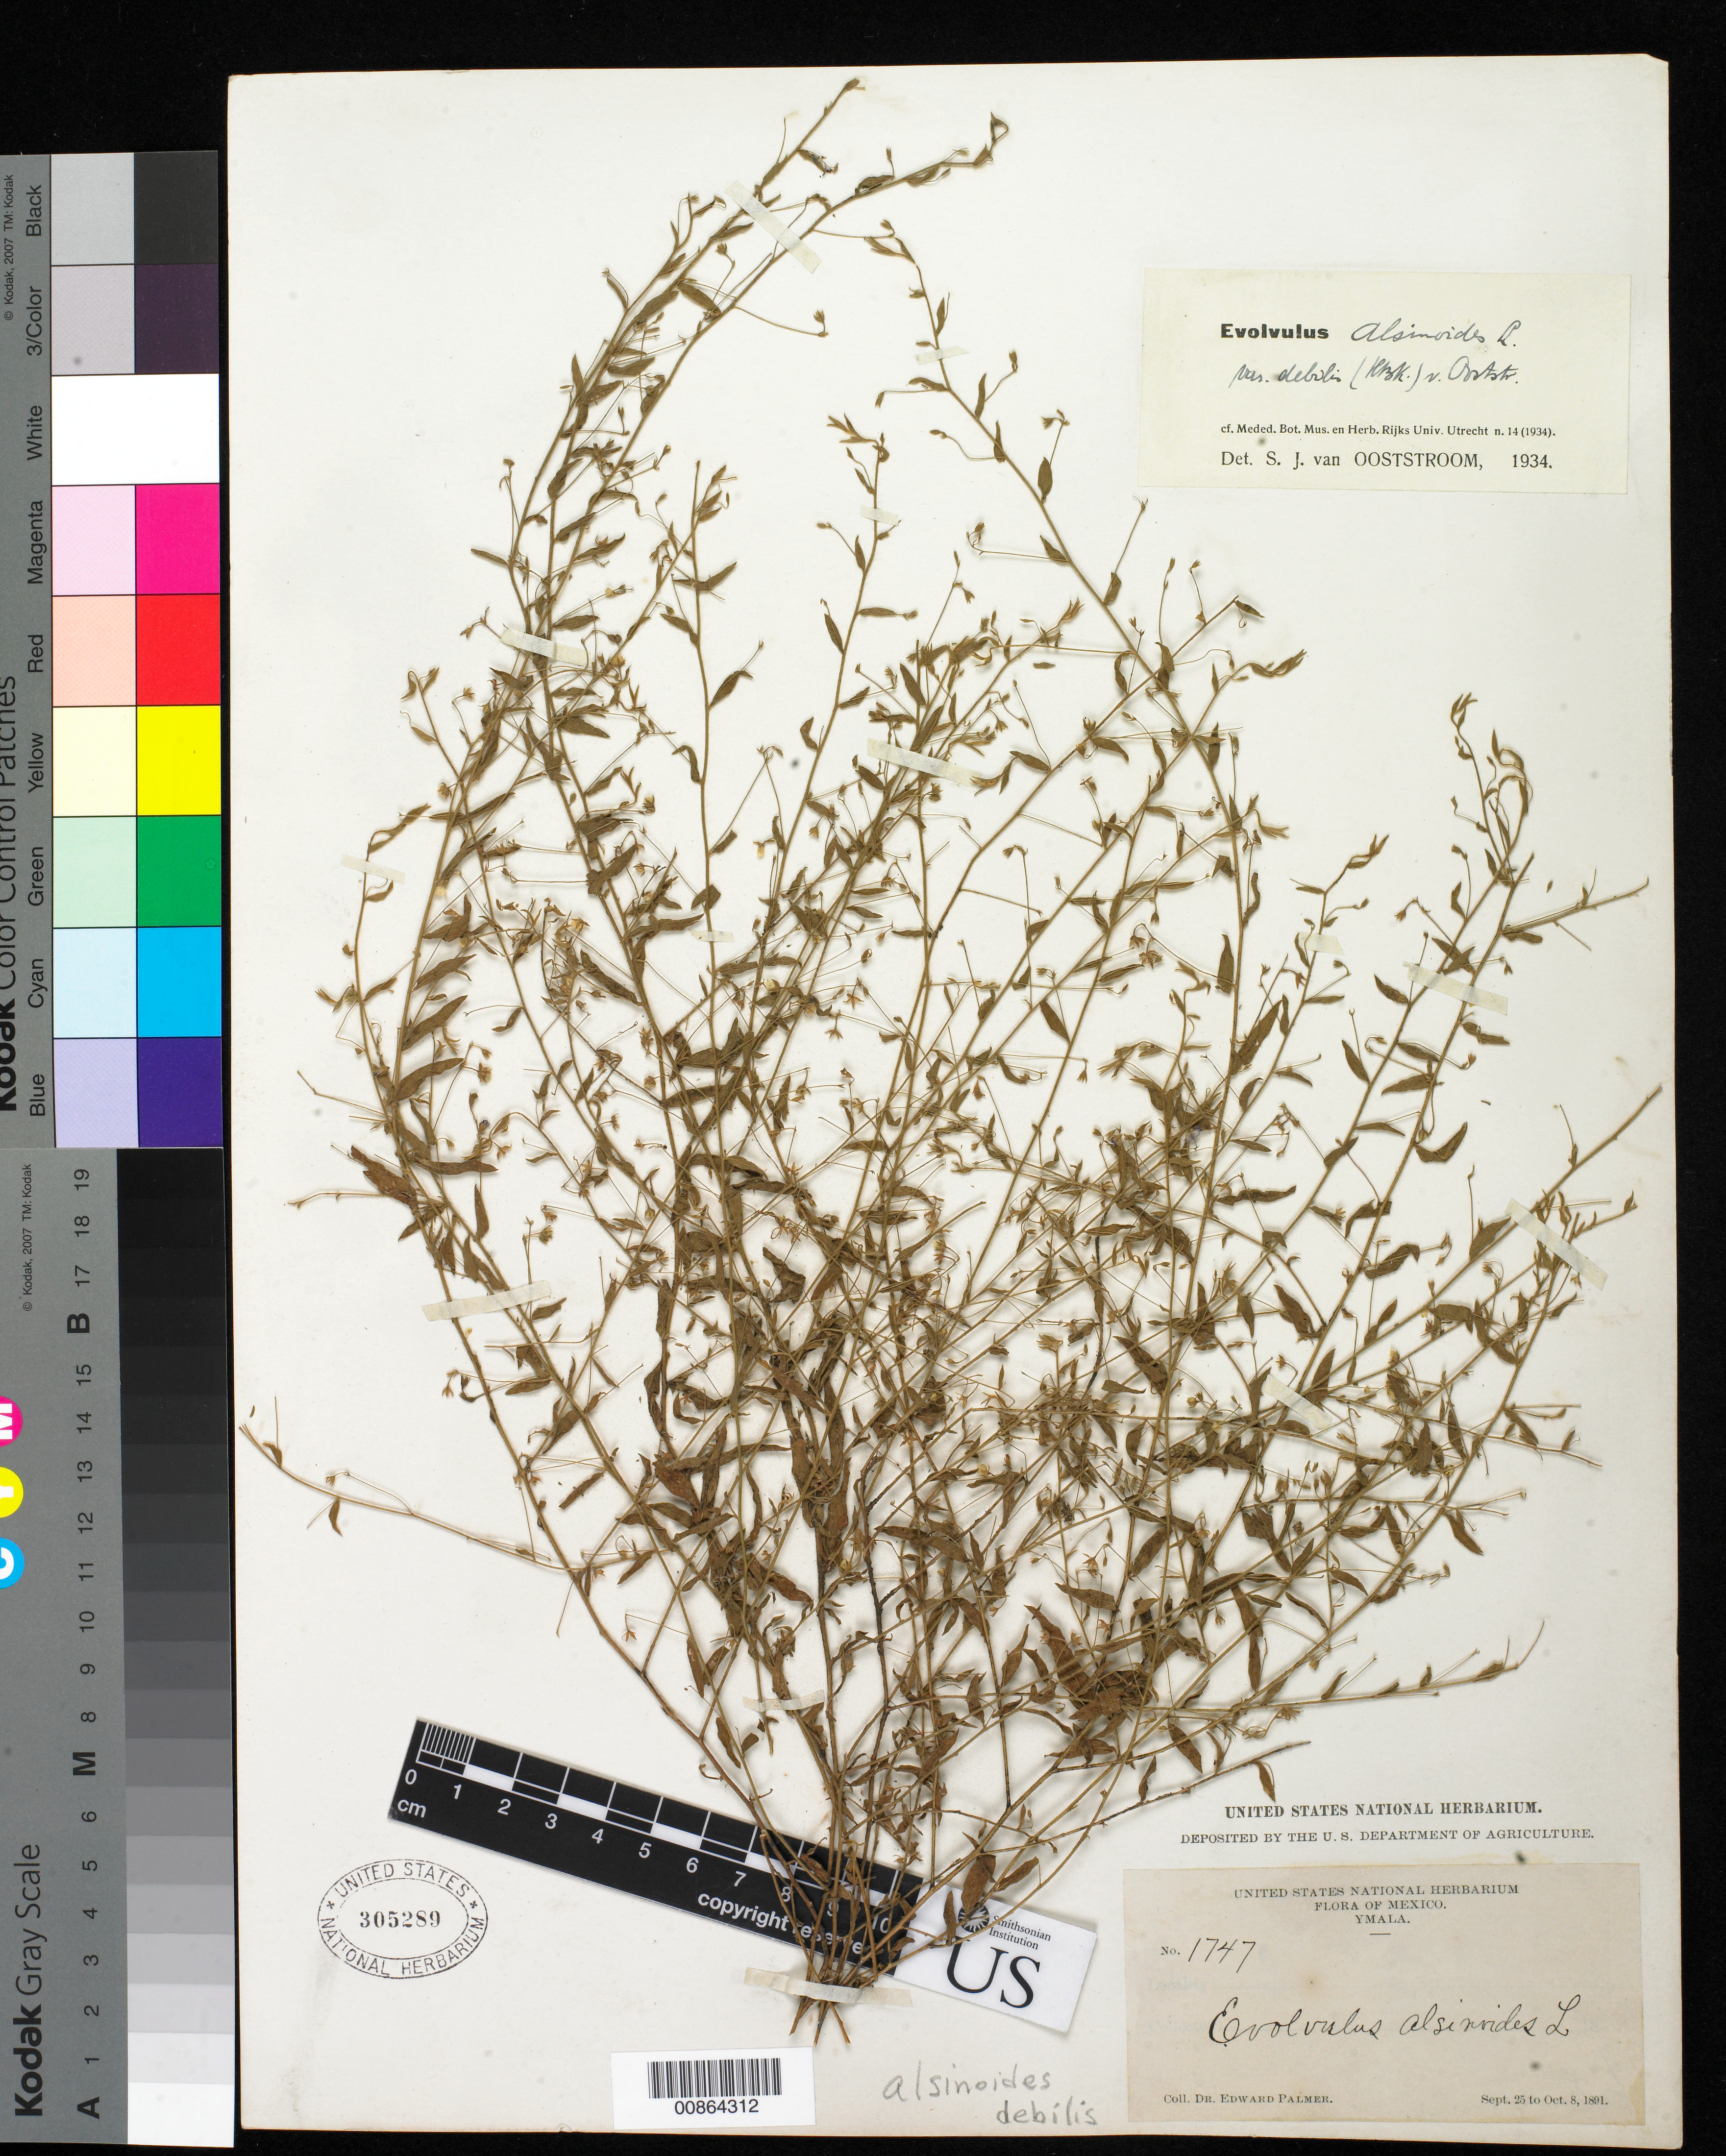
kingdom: Plantae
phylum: Tracheophyta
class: Magnoliopsida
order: Solanales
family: Convolvulaceae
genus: Evolvulus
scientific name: Evolvulus alsinoides var. debilis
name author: (Kunth) Ooststr.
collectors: E. Palmer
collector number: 1747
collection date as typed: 25 Sep 1891 to 08 Oct 1891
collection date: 1891-09-25/1891-10-08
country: Mexico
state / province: Sinaloa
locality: Ymala, Sinaloa.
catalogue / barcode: US 305289